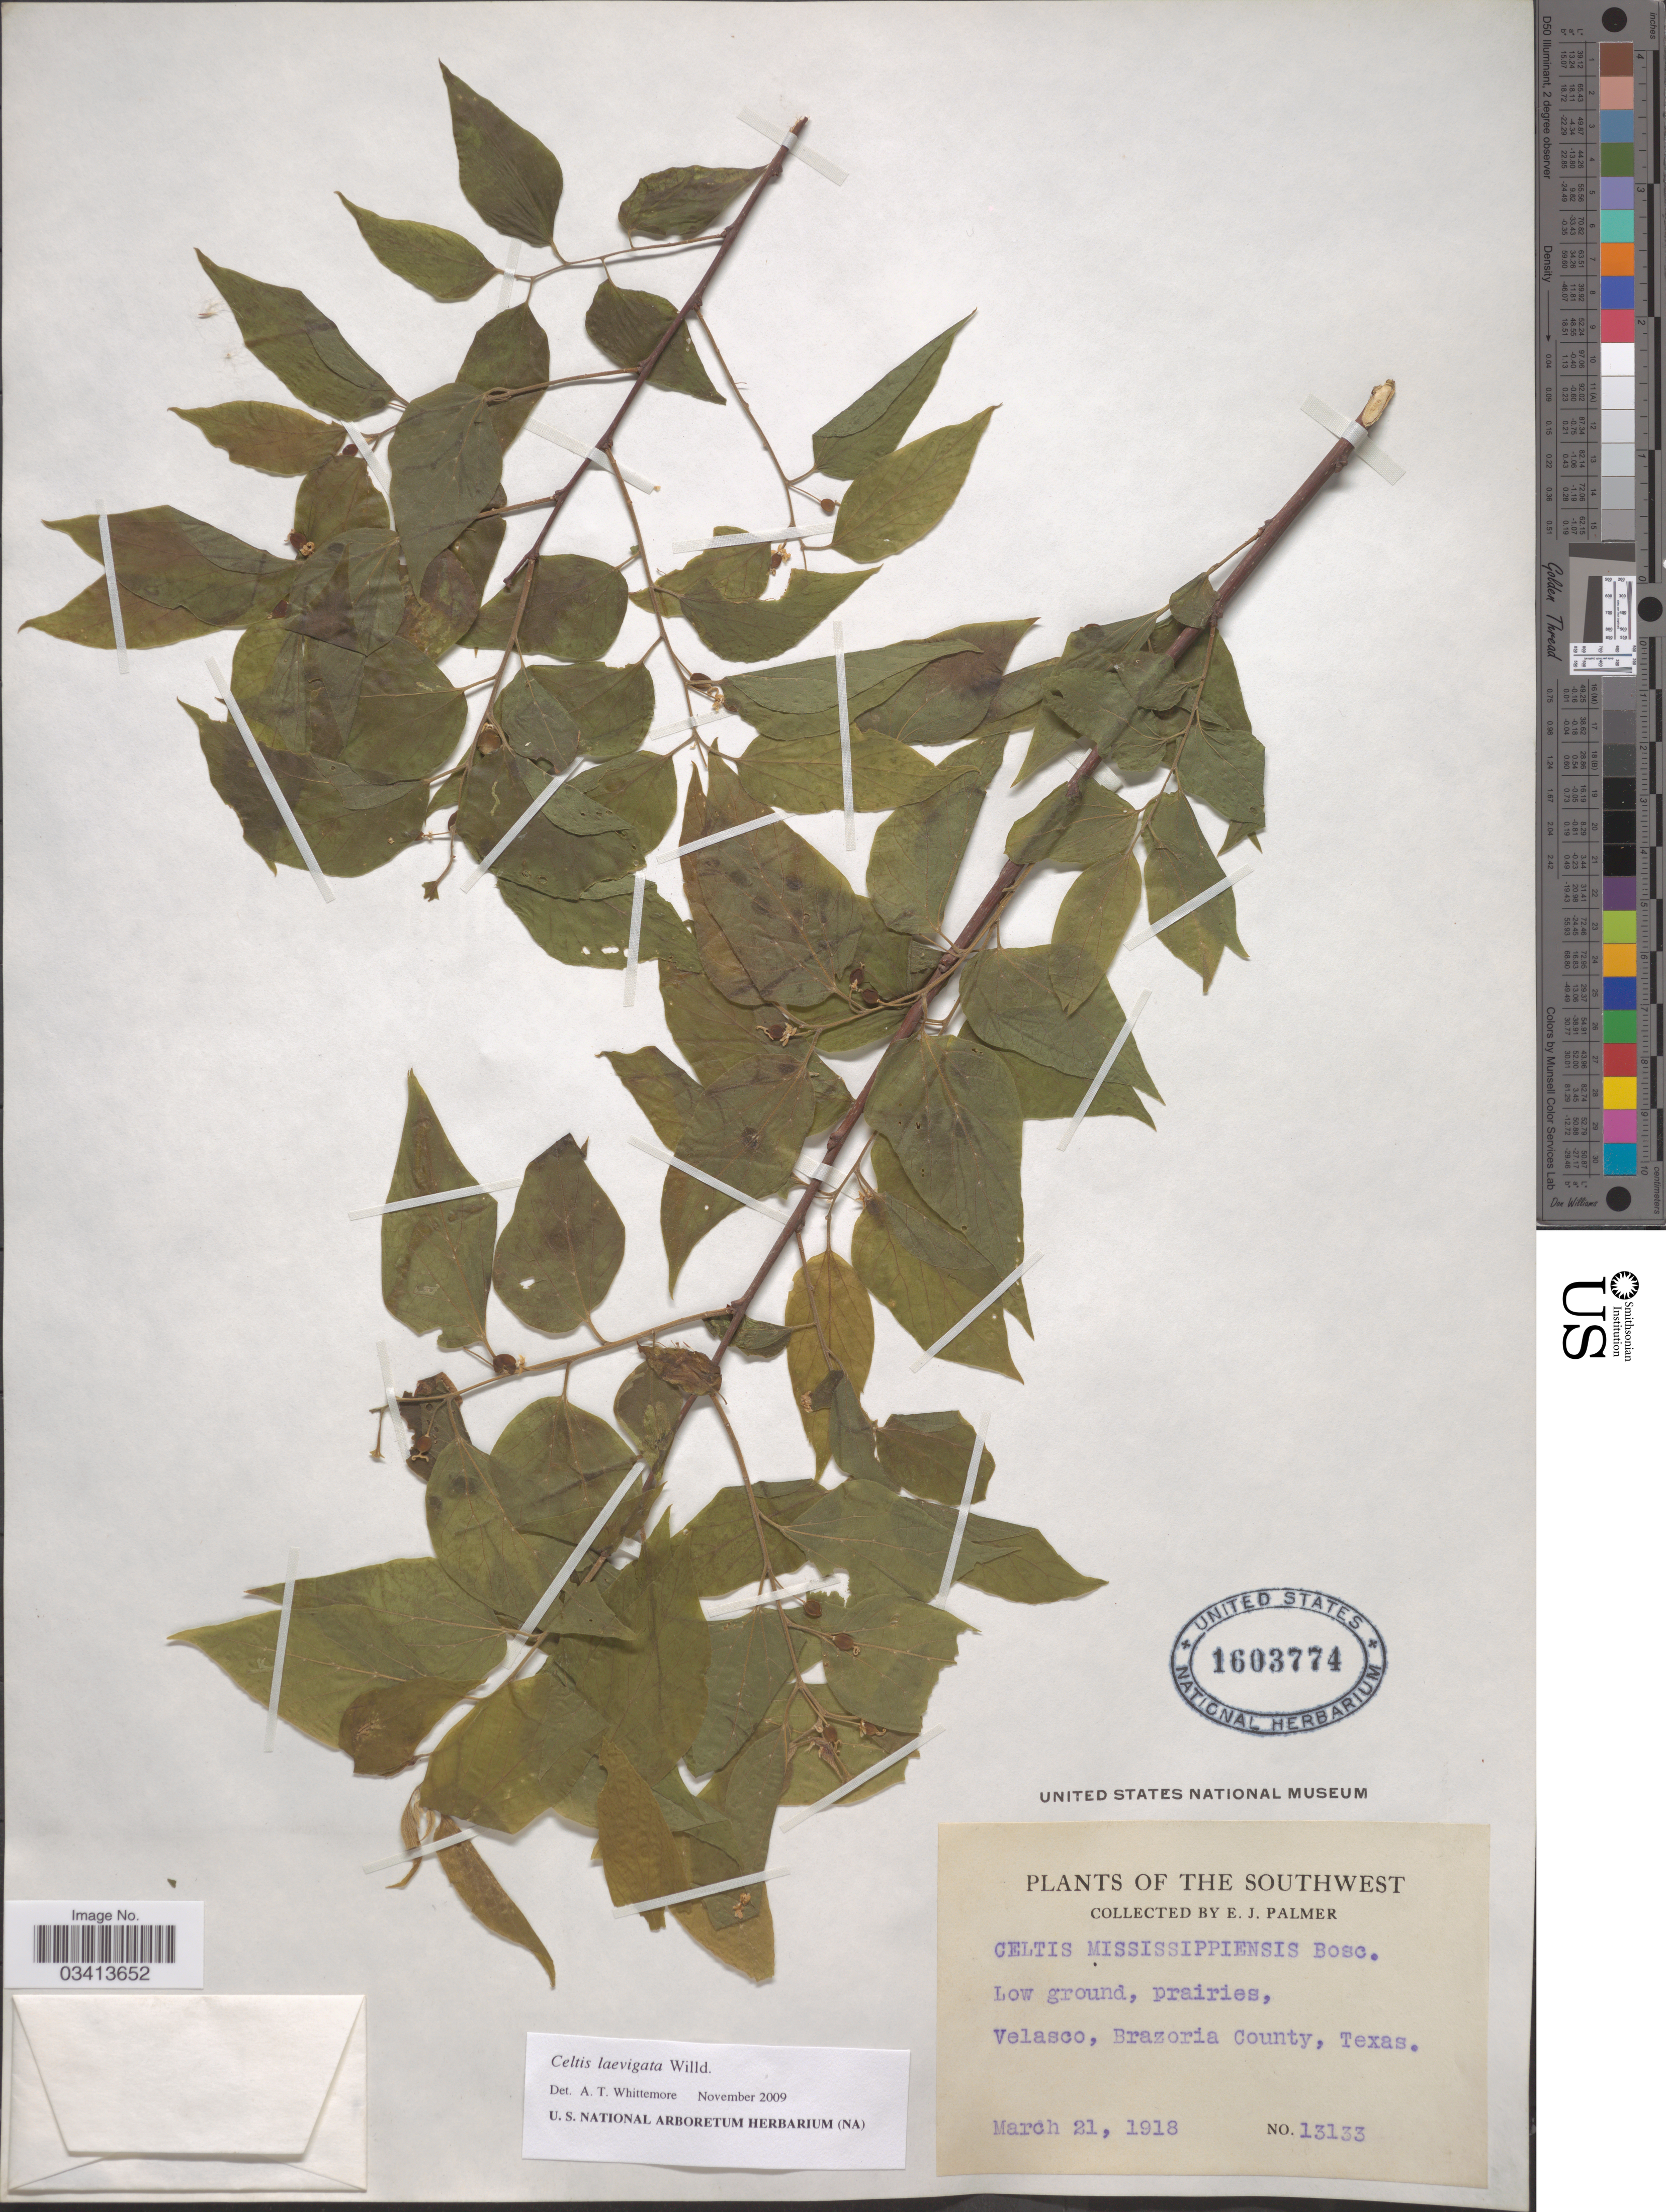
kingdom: Plantae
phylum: Tracheophyta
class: Magnoliopsida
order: Rosales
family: Cannabaceae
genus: Celtis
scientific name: Celtis laevigata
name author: Willd.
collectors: E. J. Palmer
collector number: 13133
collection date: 1918-03-21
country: United States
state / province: Texas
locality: The Southwest. Velasco, Brazoria County.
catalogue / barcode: US 1603774